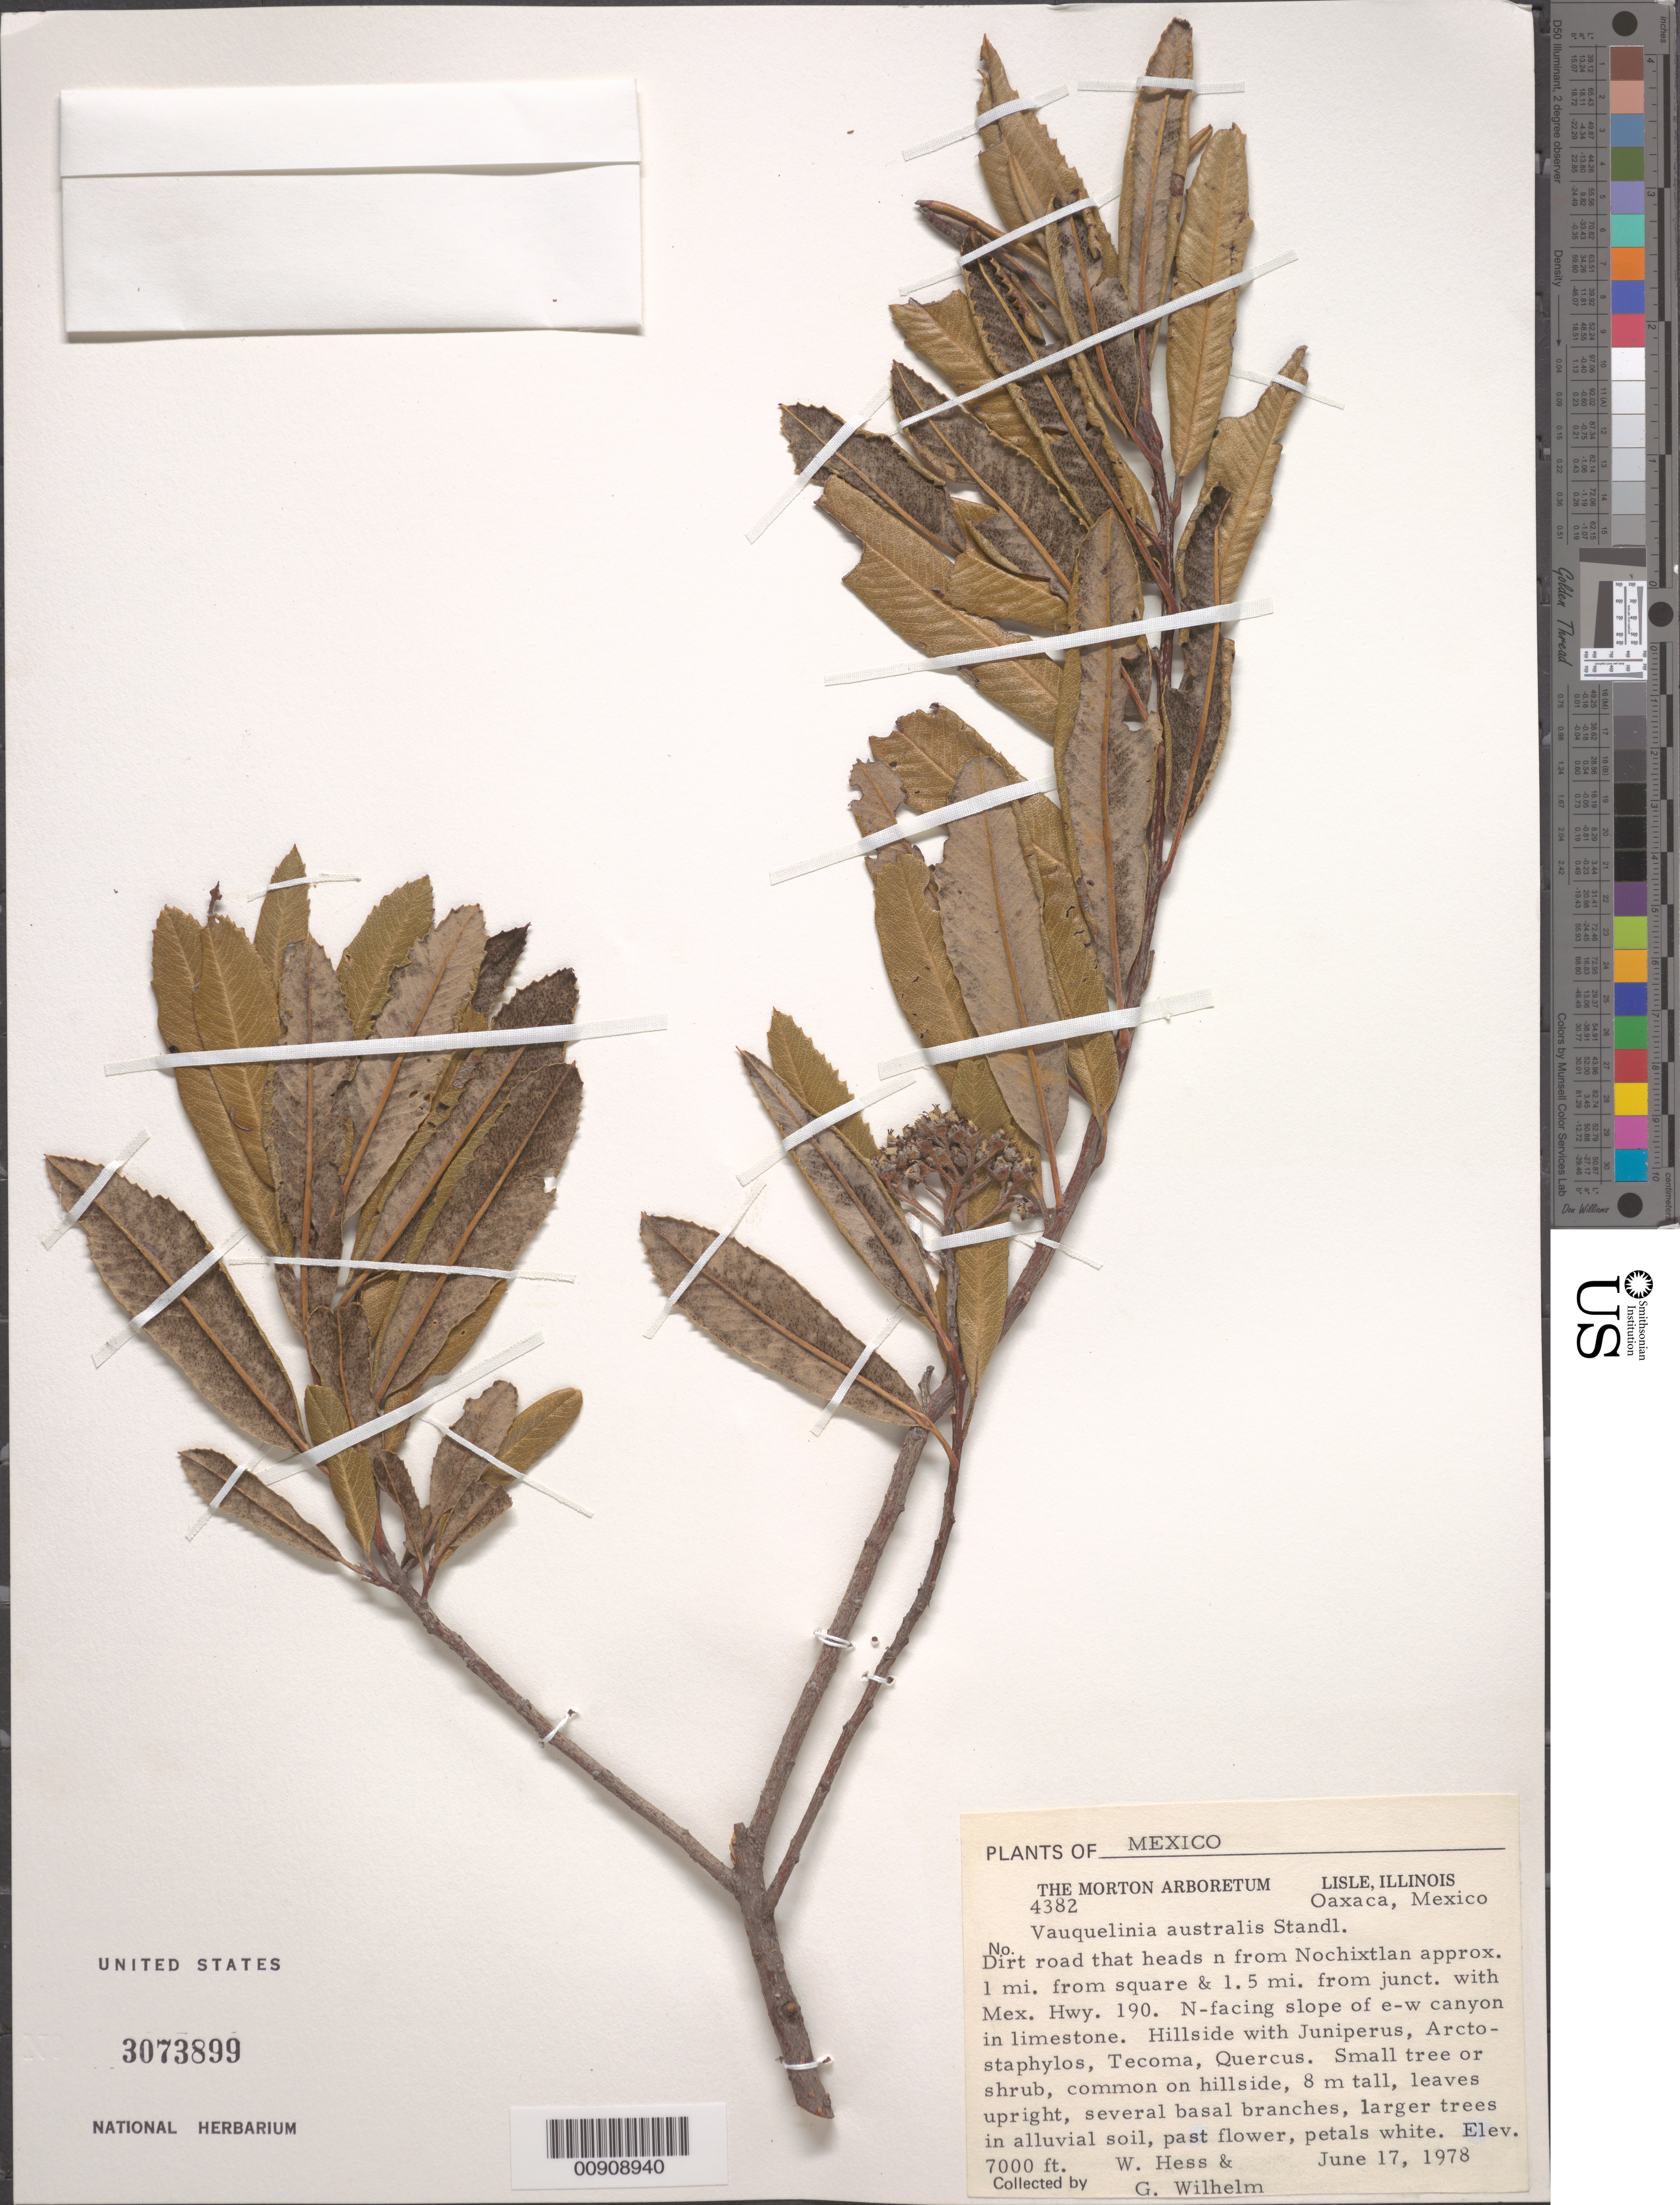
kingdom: Plantae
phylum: Tracheophyta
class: Magnoliopsida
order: Rosales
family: Rosaceae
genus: Vauquelinia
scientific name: Vauquelinia australis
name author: Standl.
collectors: W. Hess & G. Wilhelm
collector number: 4382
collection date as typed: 17 Jun 1978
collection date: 1978-06-17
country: Mexico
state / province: Oaxaca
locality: Oaxaca: Dirt road that heads N from Nochixtlan approx. 1 mi. from square & 1.5 mi. from junct. with Mex. Hwy. 190.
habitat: N-facing slope of E-W canyon in limestone. Hillside with Juniperus, Arctostaphylos, Tecoma, Quercus.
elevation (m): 2134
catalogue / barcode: US 3073899